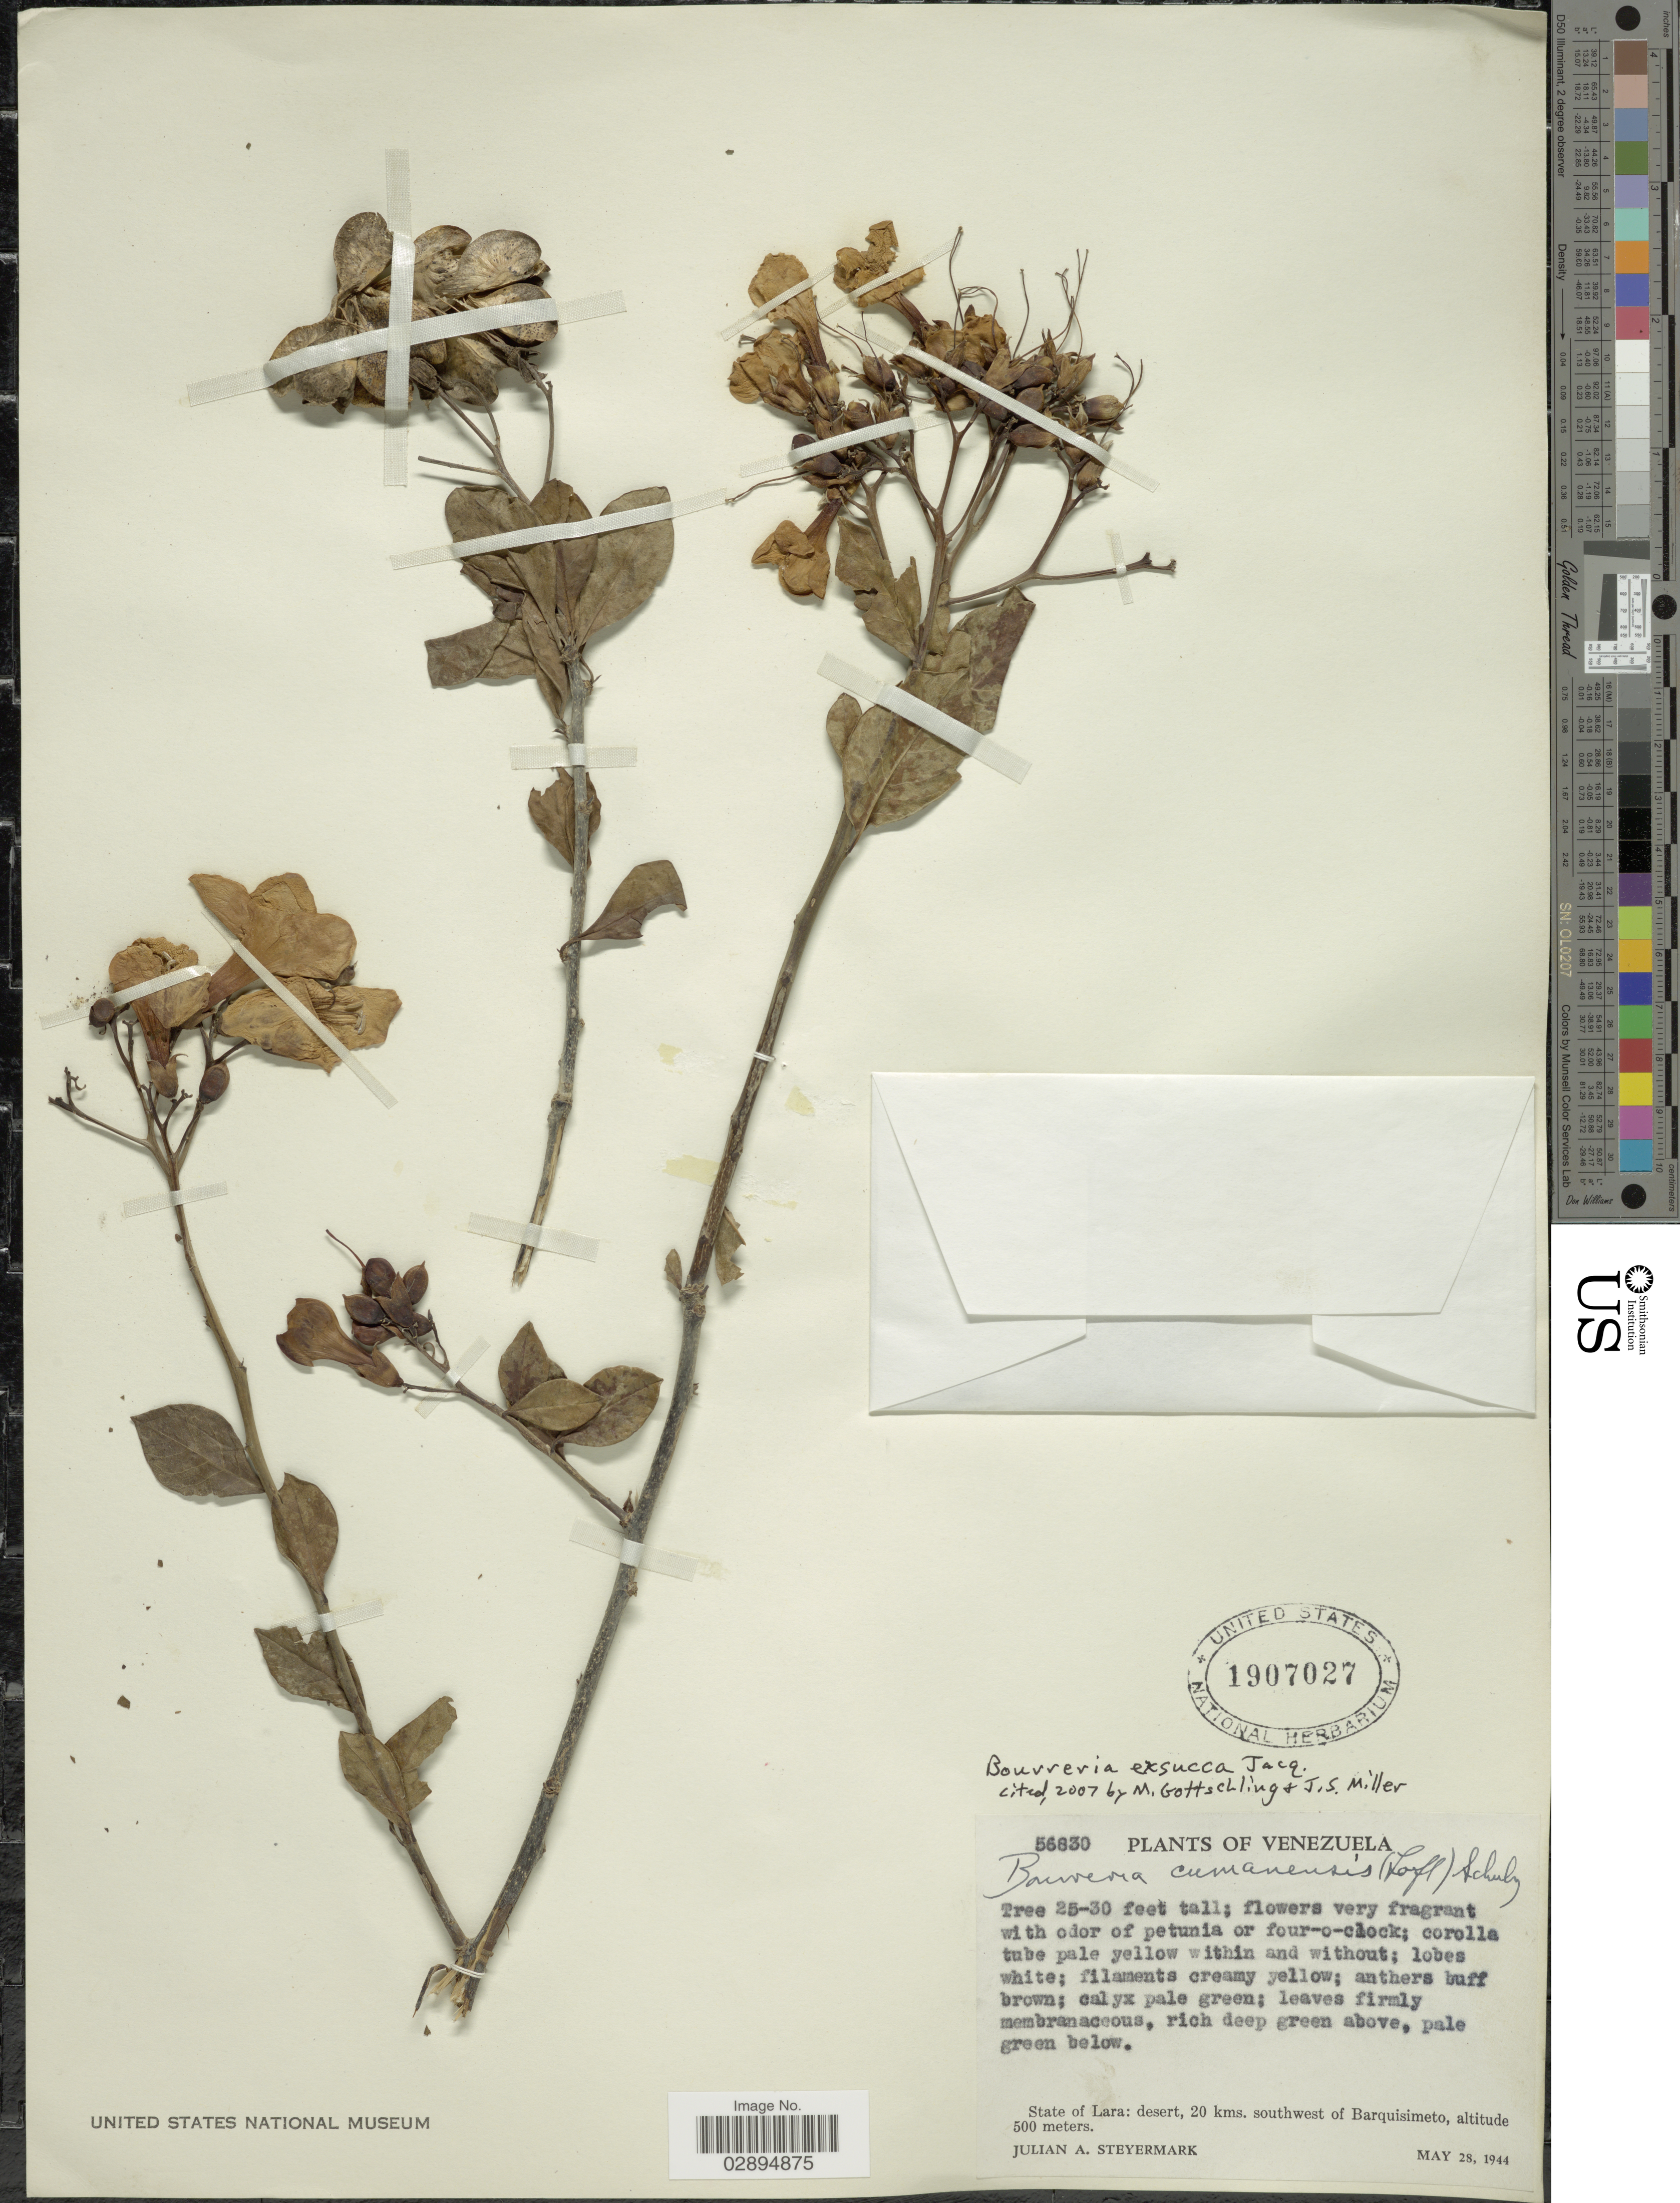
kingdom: Plantae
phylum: Tracheophyta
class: Magnoliopsida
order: Boraginales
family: Ehretiaceae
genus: Bourreria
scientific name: Bourreria exsucca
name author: (L.) Jacq.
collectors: J. Steyermark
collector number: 56830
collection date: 1944-05-25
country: Venezuela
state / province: Lara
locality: Desert, 20 kms. southwest of Barquisimeto.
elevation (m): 500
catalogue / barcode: US 1907027